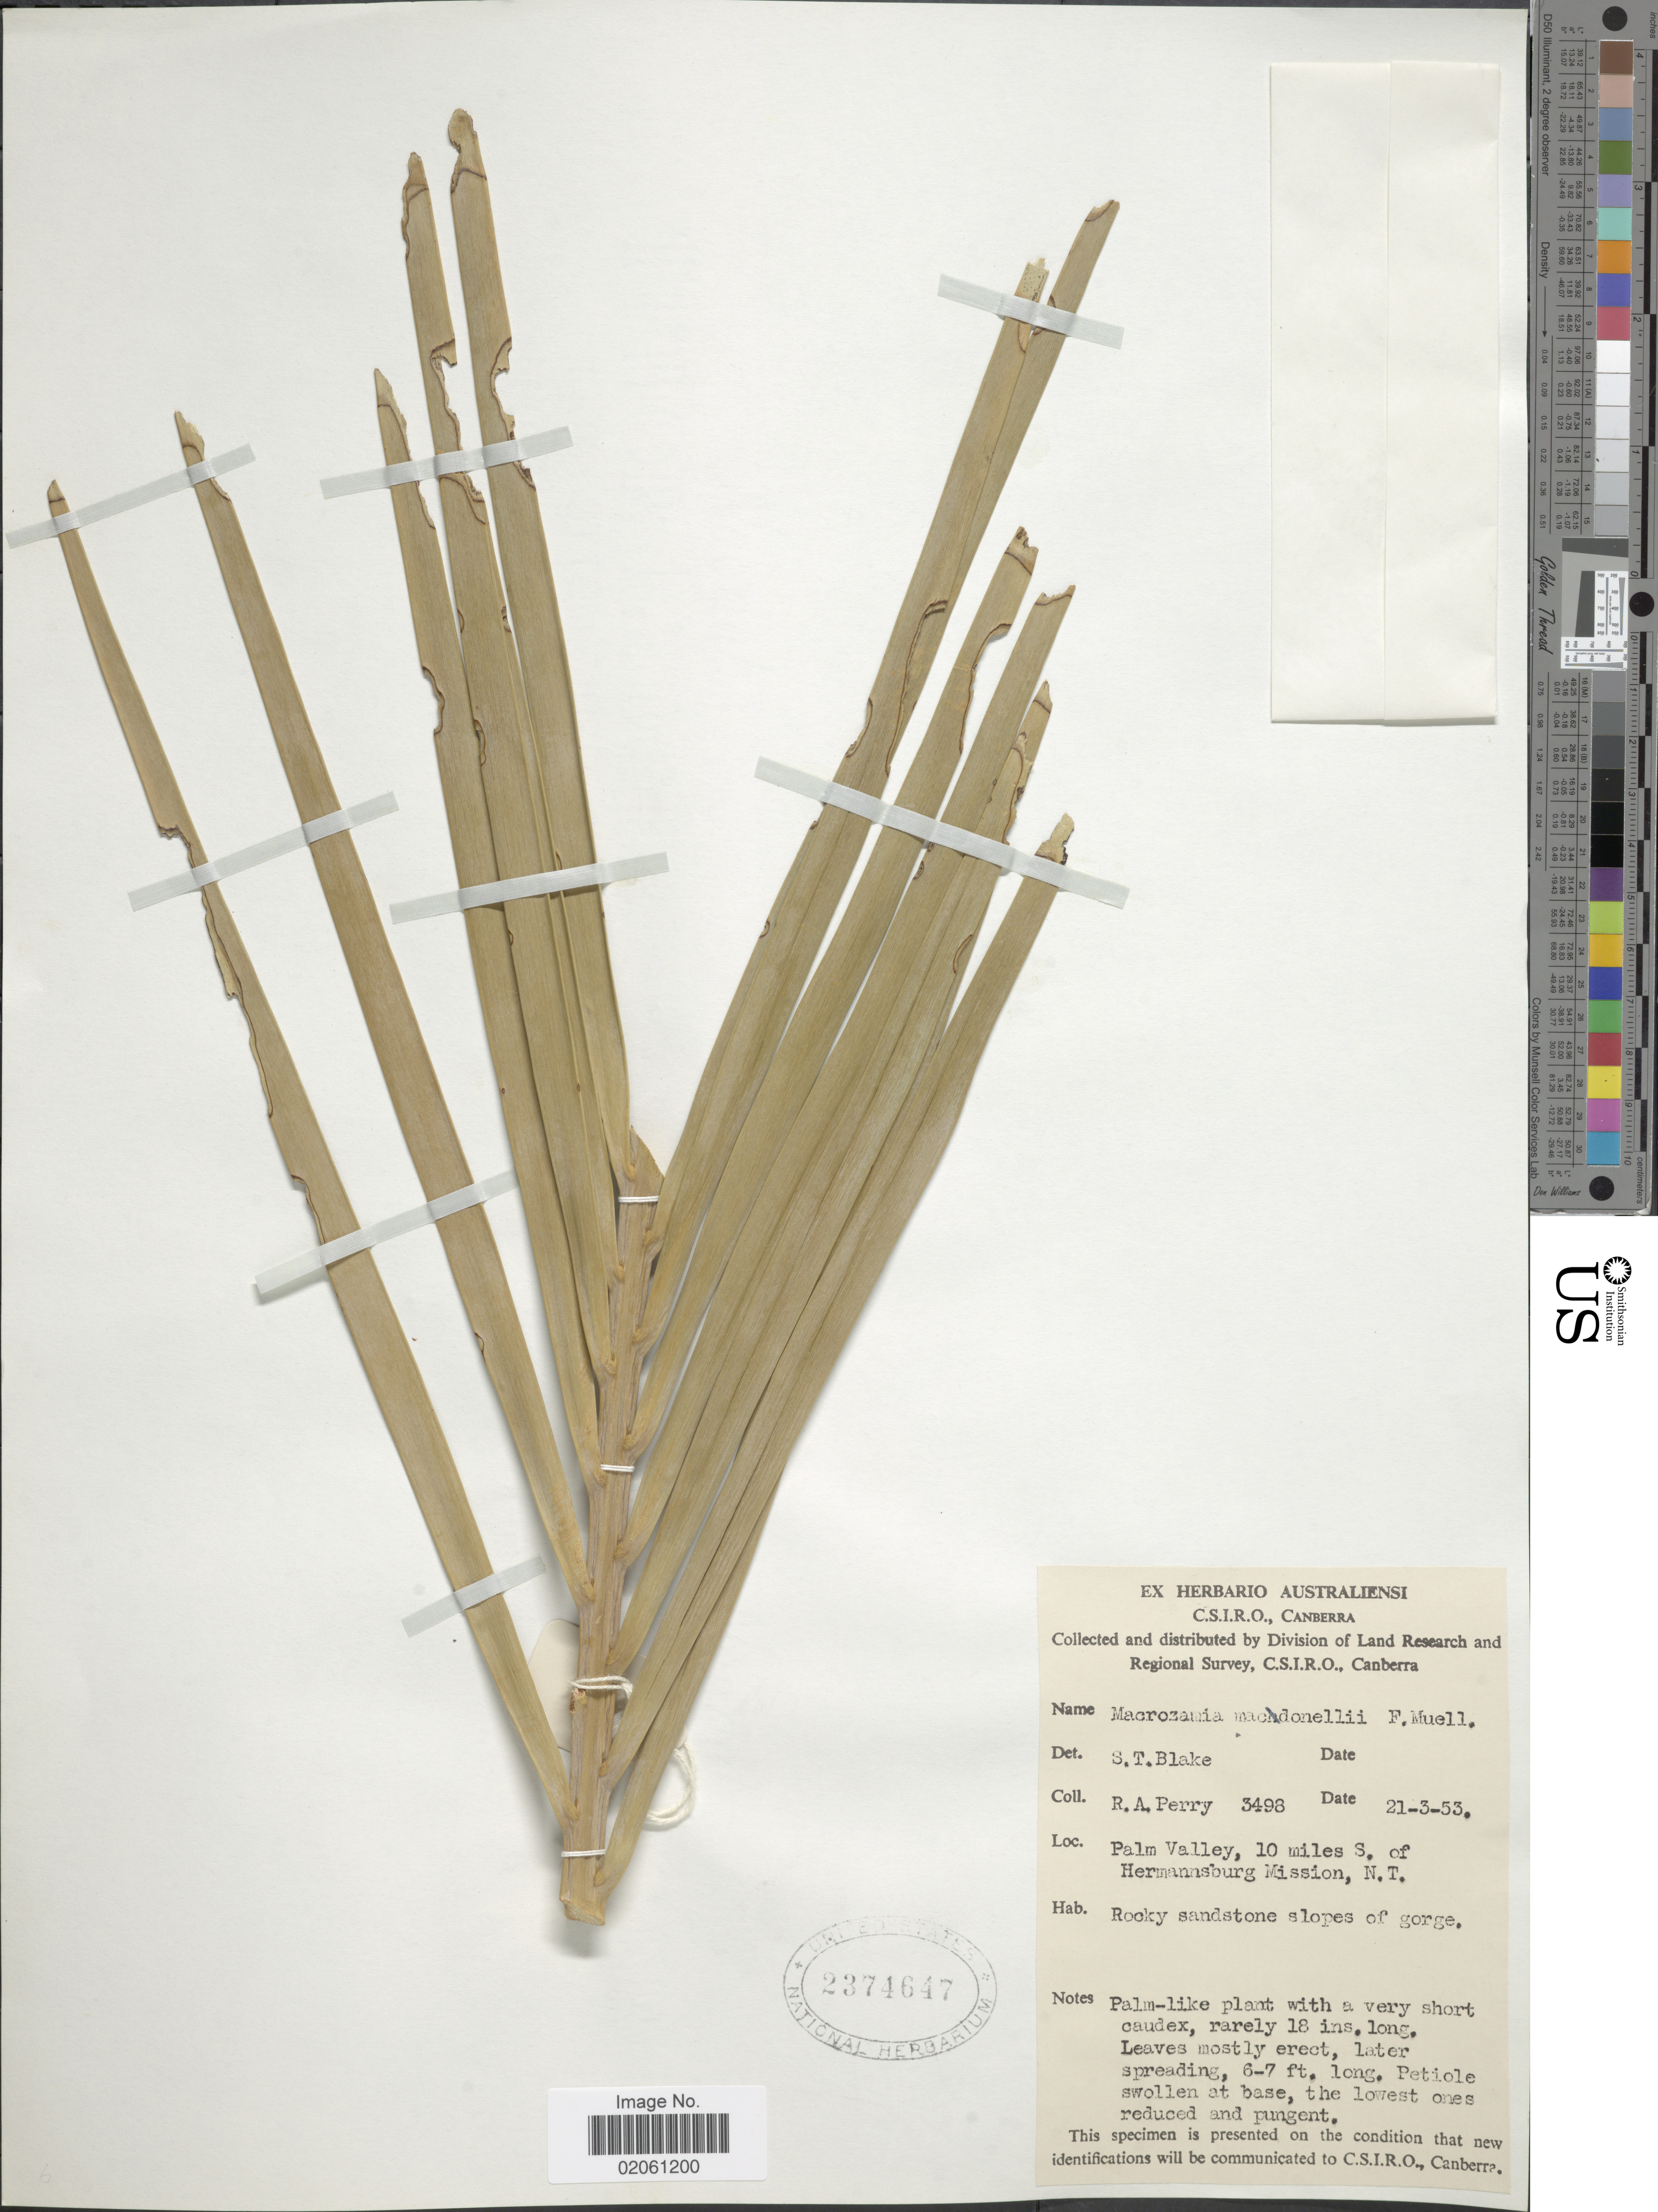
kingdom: Plantae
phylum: Tracheophyta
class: Cycadopsida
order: Cycadales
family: Zamiaceae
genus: Macrozamia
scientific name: Macrozamia macdonnellii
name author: (Miq.) A. DC.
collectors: Perry, R. A.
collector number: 3498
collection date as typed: Transcribed d/m/y: 21/3/53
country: Australia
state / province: Northern Territory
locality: Palm Valley, 10 miles S. of Hermannsburg Mission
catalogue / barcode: US 2374647